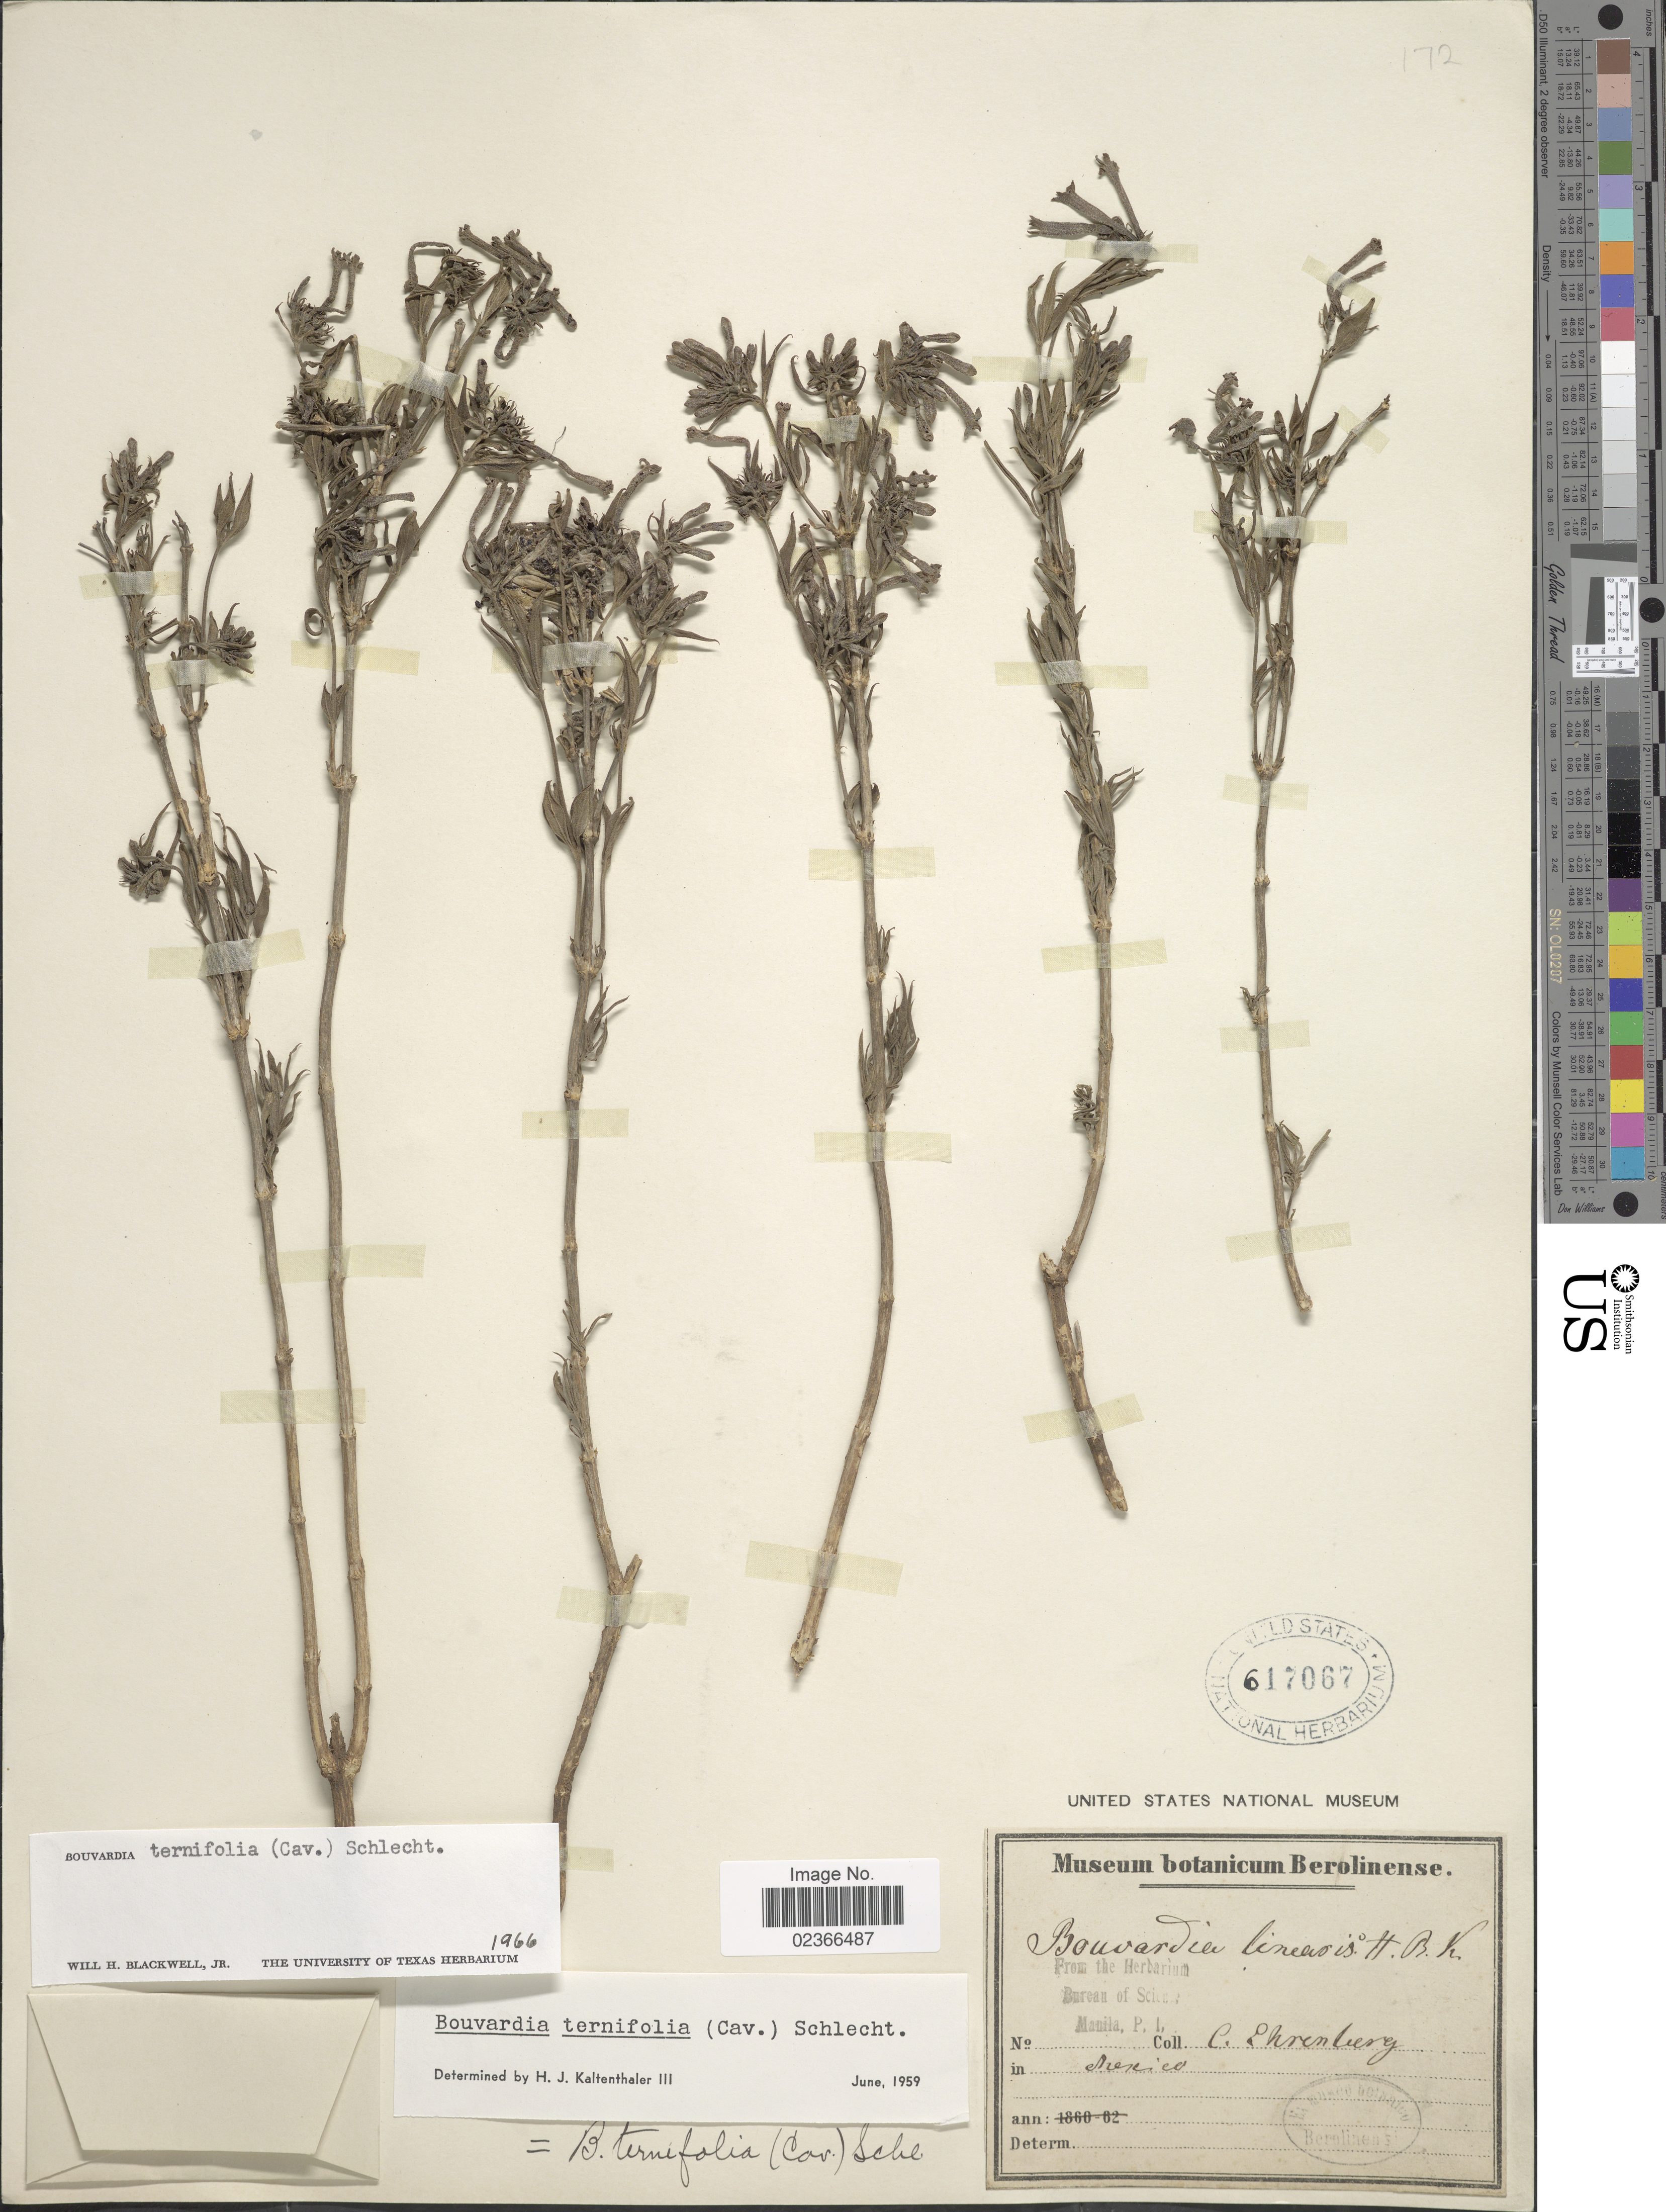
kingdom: Plantae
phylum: Tracheophyta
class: Magnoliopsida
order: Gentianales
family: Rubiaceae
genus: Bouvardia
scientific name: Bouvardia ternifolia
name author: (Cav.) Schltdl.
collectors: C. G. Ehrenberg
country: Mexico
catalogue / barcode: US 617067